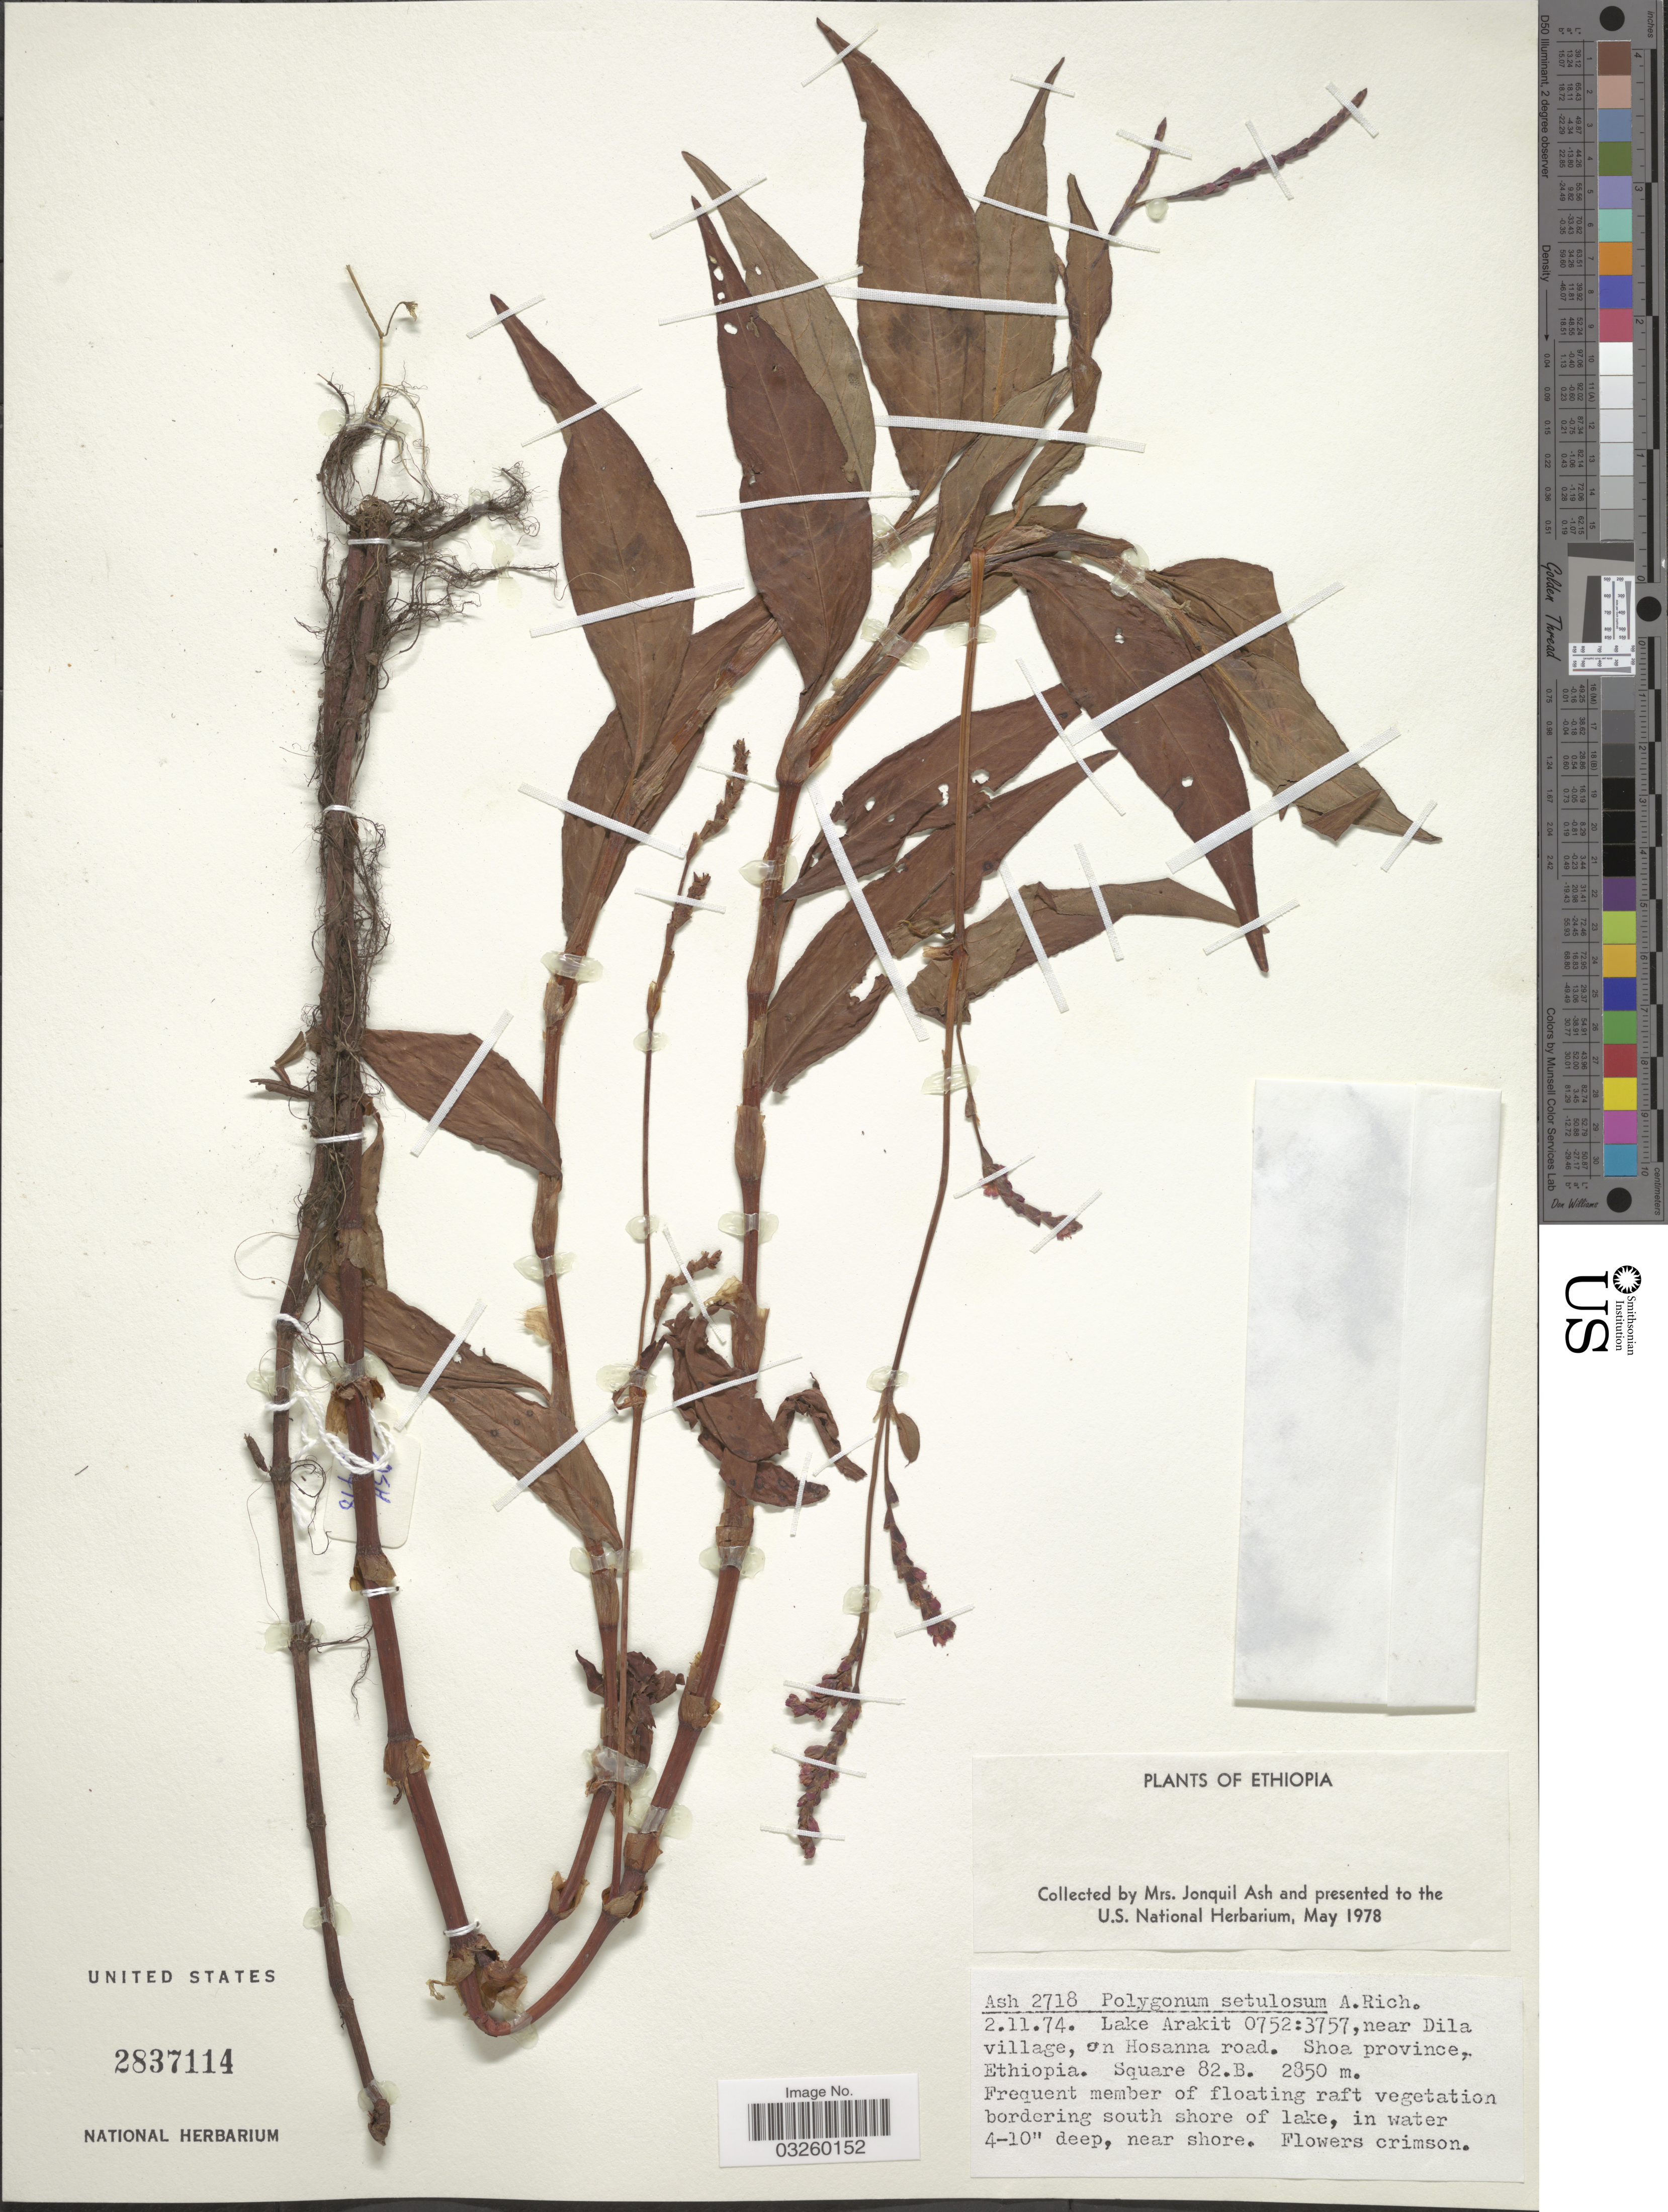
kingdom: Plantae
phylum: Tracheophyta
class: Magnoliopsida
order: Caryophyllales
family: Polygonaceae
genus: Polygonum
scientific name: Polygonum setulosum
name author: A. Rich.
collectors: J. Ash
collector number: Ash2718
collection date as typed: Transcribed d/m/y: 2/11/74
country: Ethiopia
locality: Lake Arakit 0752:3757, near Dila village, on Hosanna road. Shoa province. Square 82.B.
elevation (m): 2850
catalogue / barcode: US 2837114